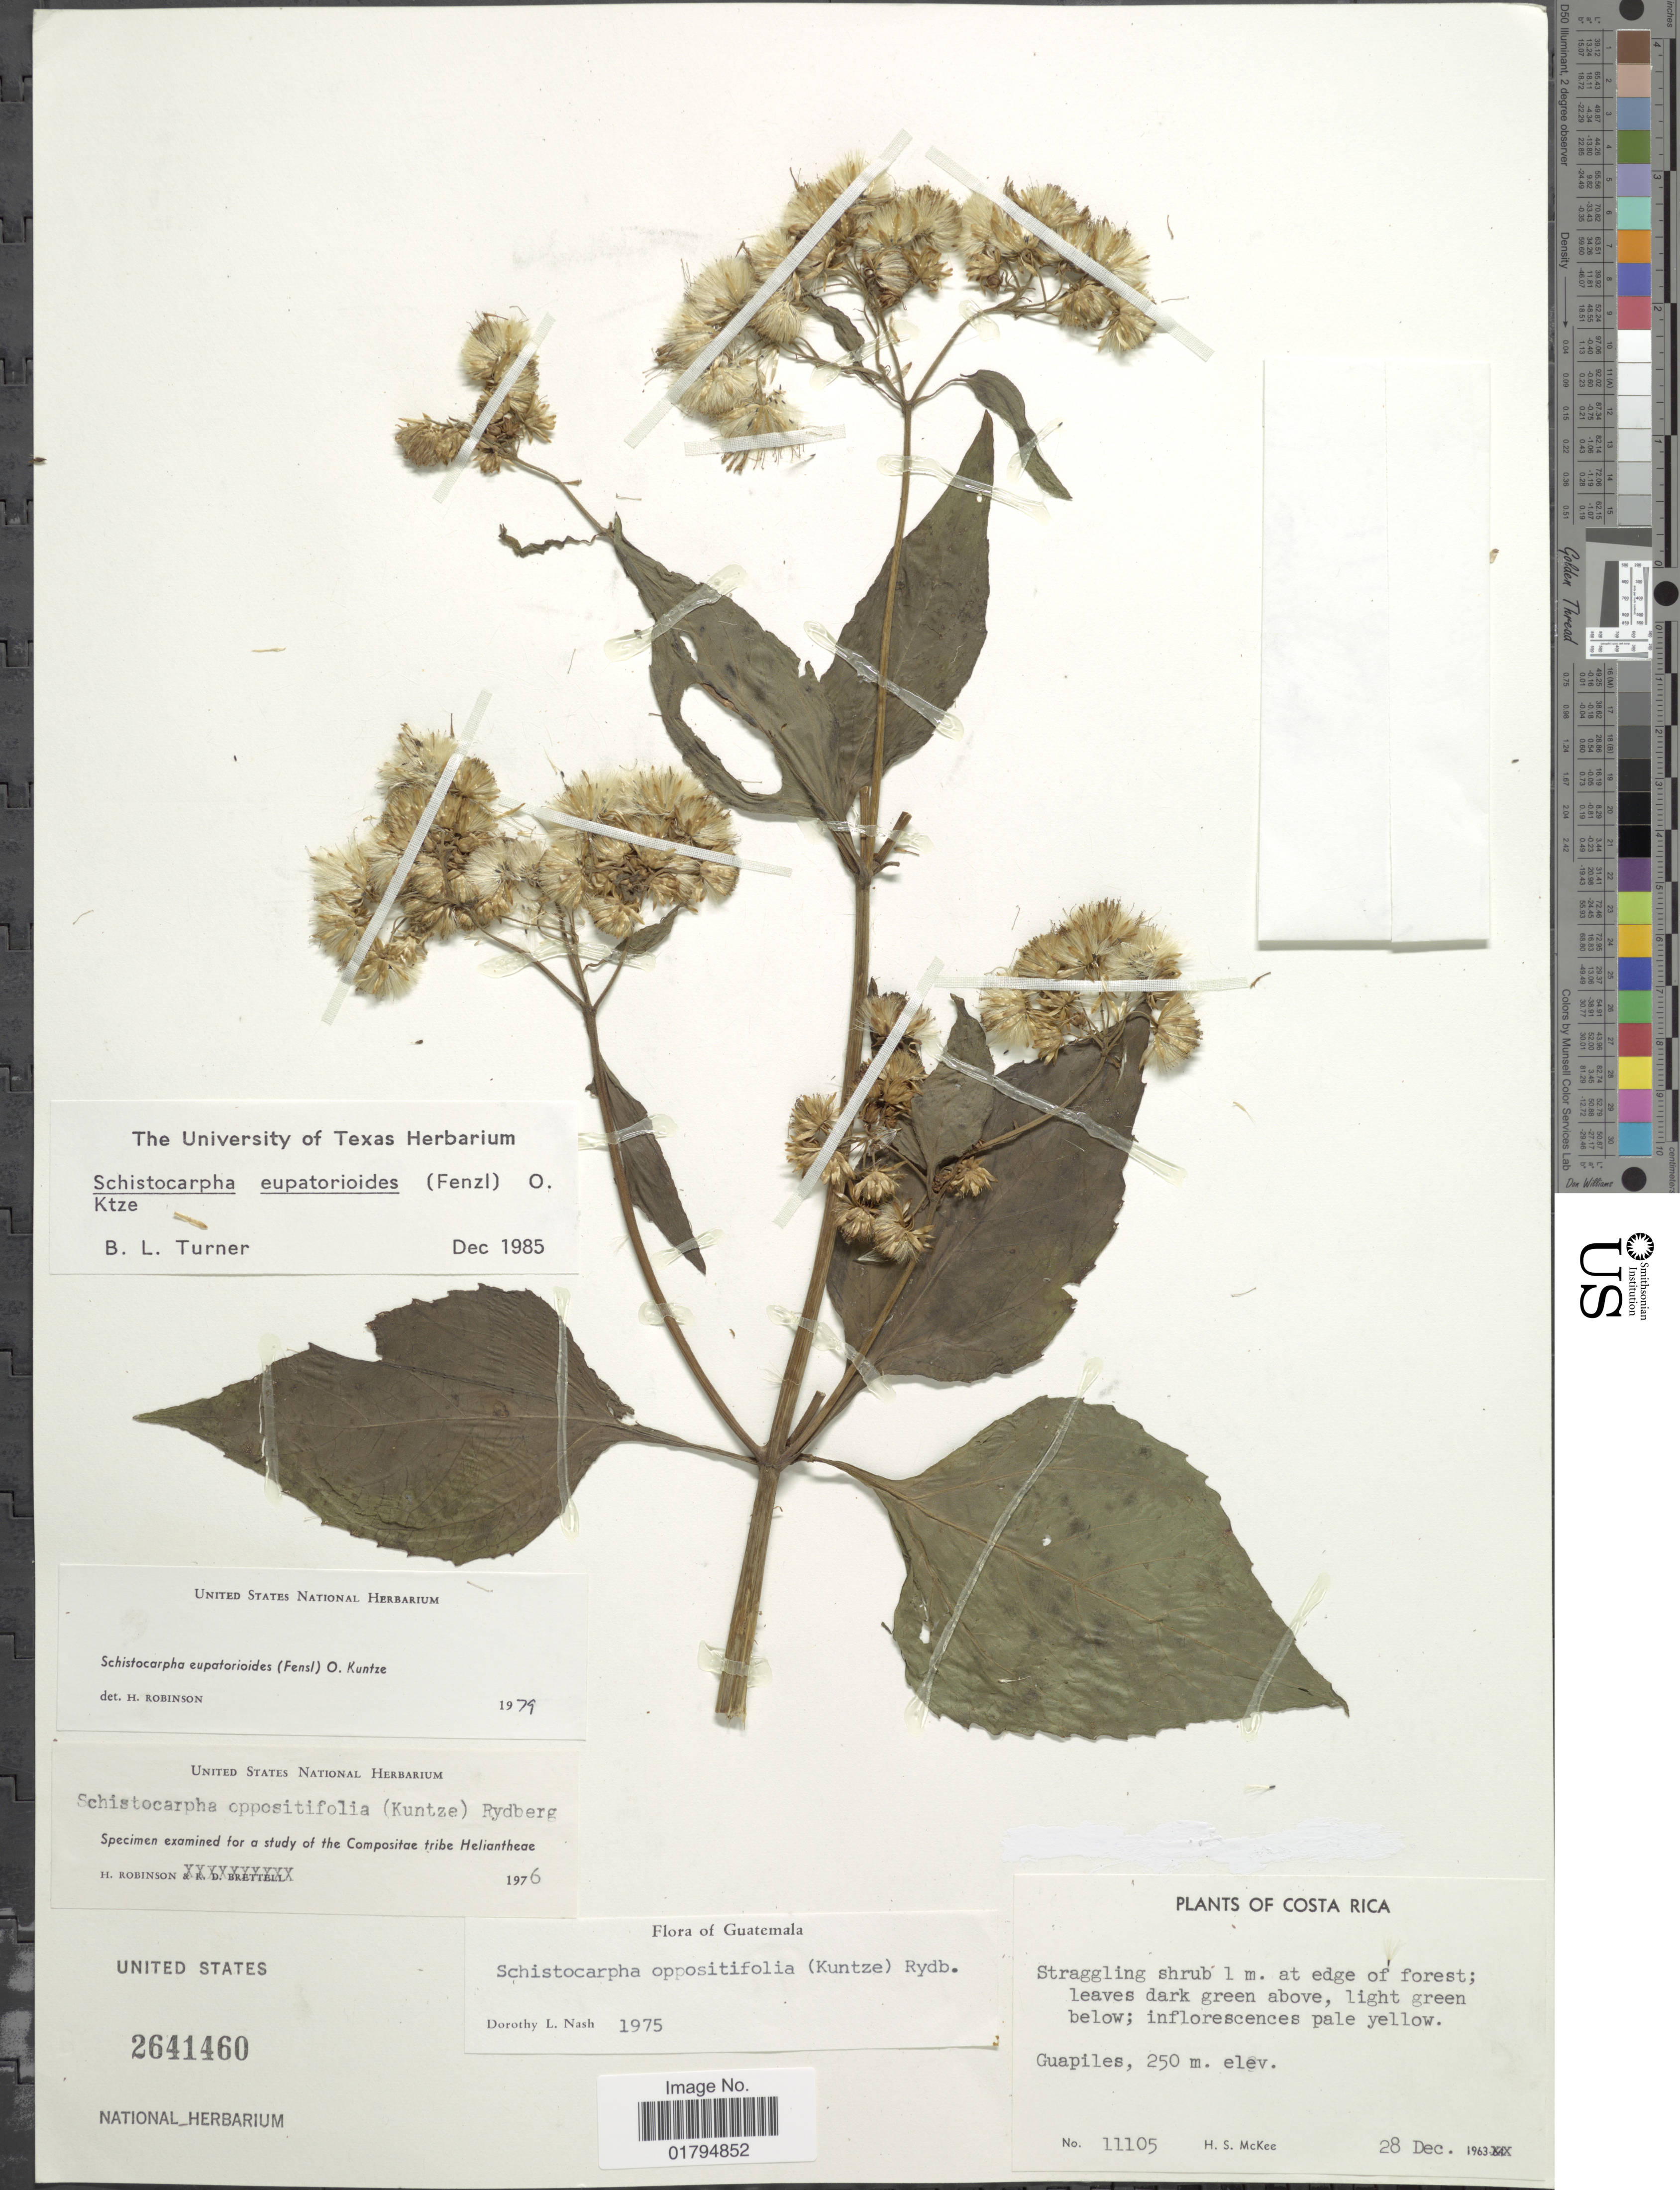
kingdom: Plantae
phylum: Tracheophyta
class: Magnoliopsida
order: Asterales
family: Asteraceae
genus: Schistocarpha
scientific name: Schistocarpha eupatorioides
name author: (Fenzl) Kuntze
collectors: H. S. McKee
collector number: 11105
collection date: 1963-12-28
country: Costa Rica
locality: Guapiles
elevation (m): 250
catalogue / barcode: US 2641460